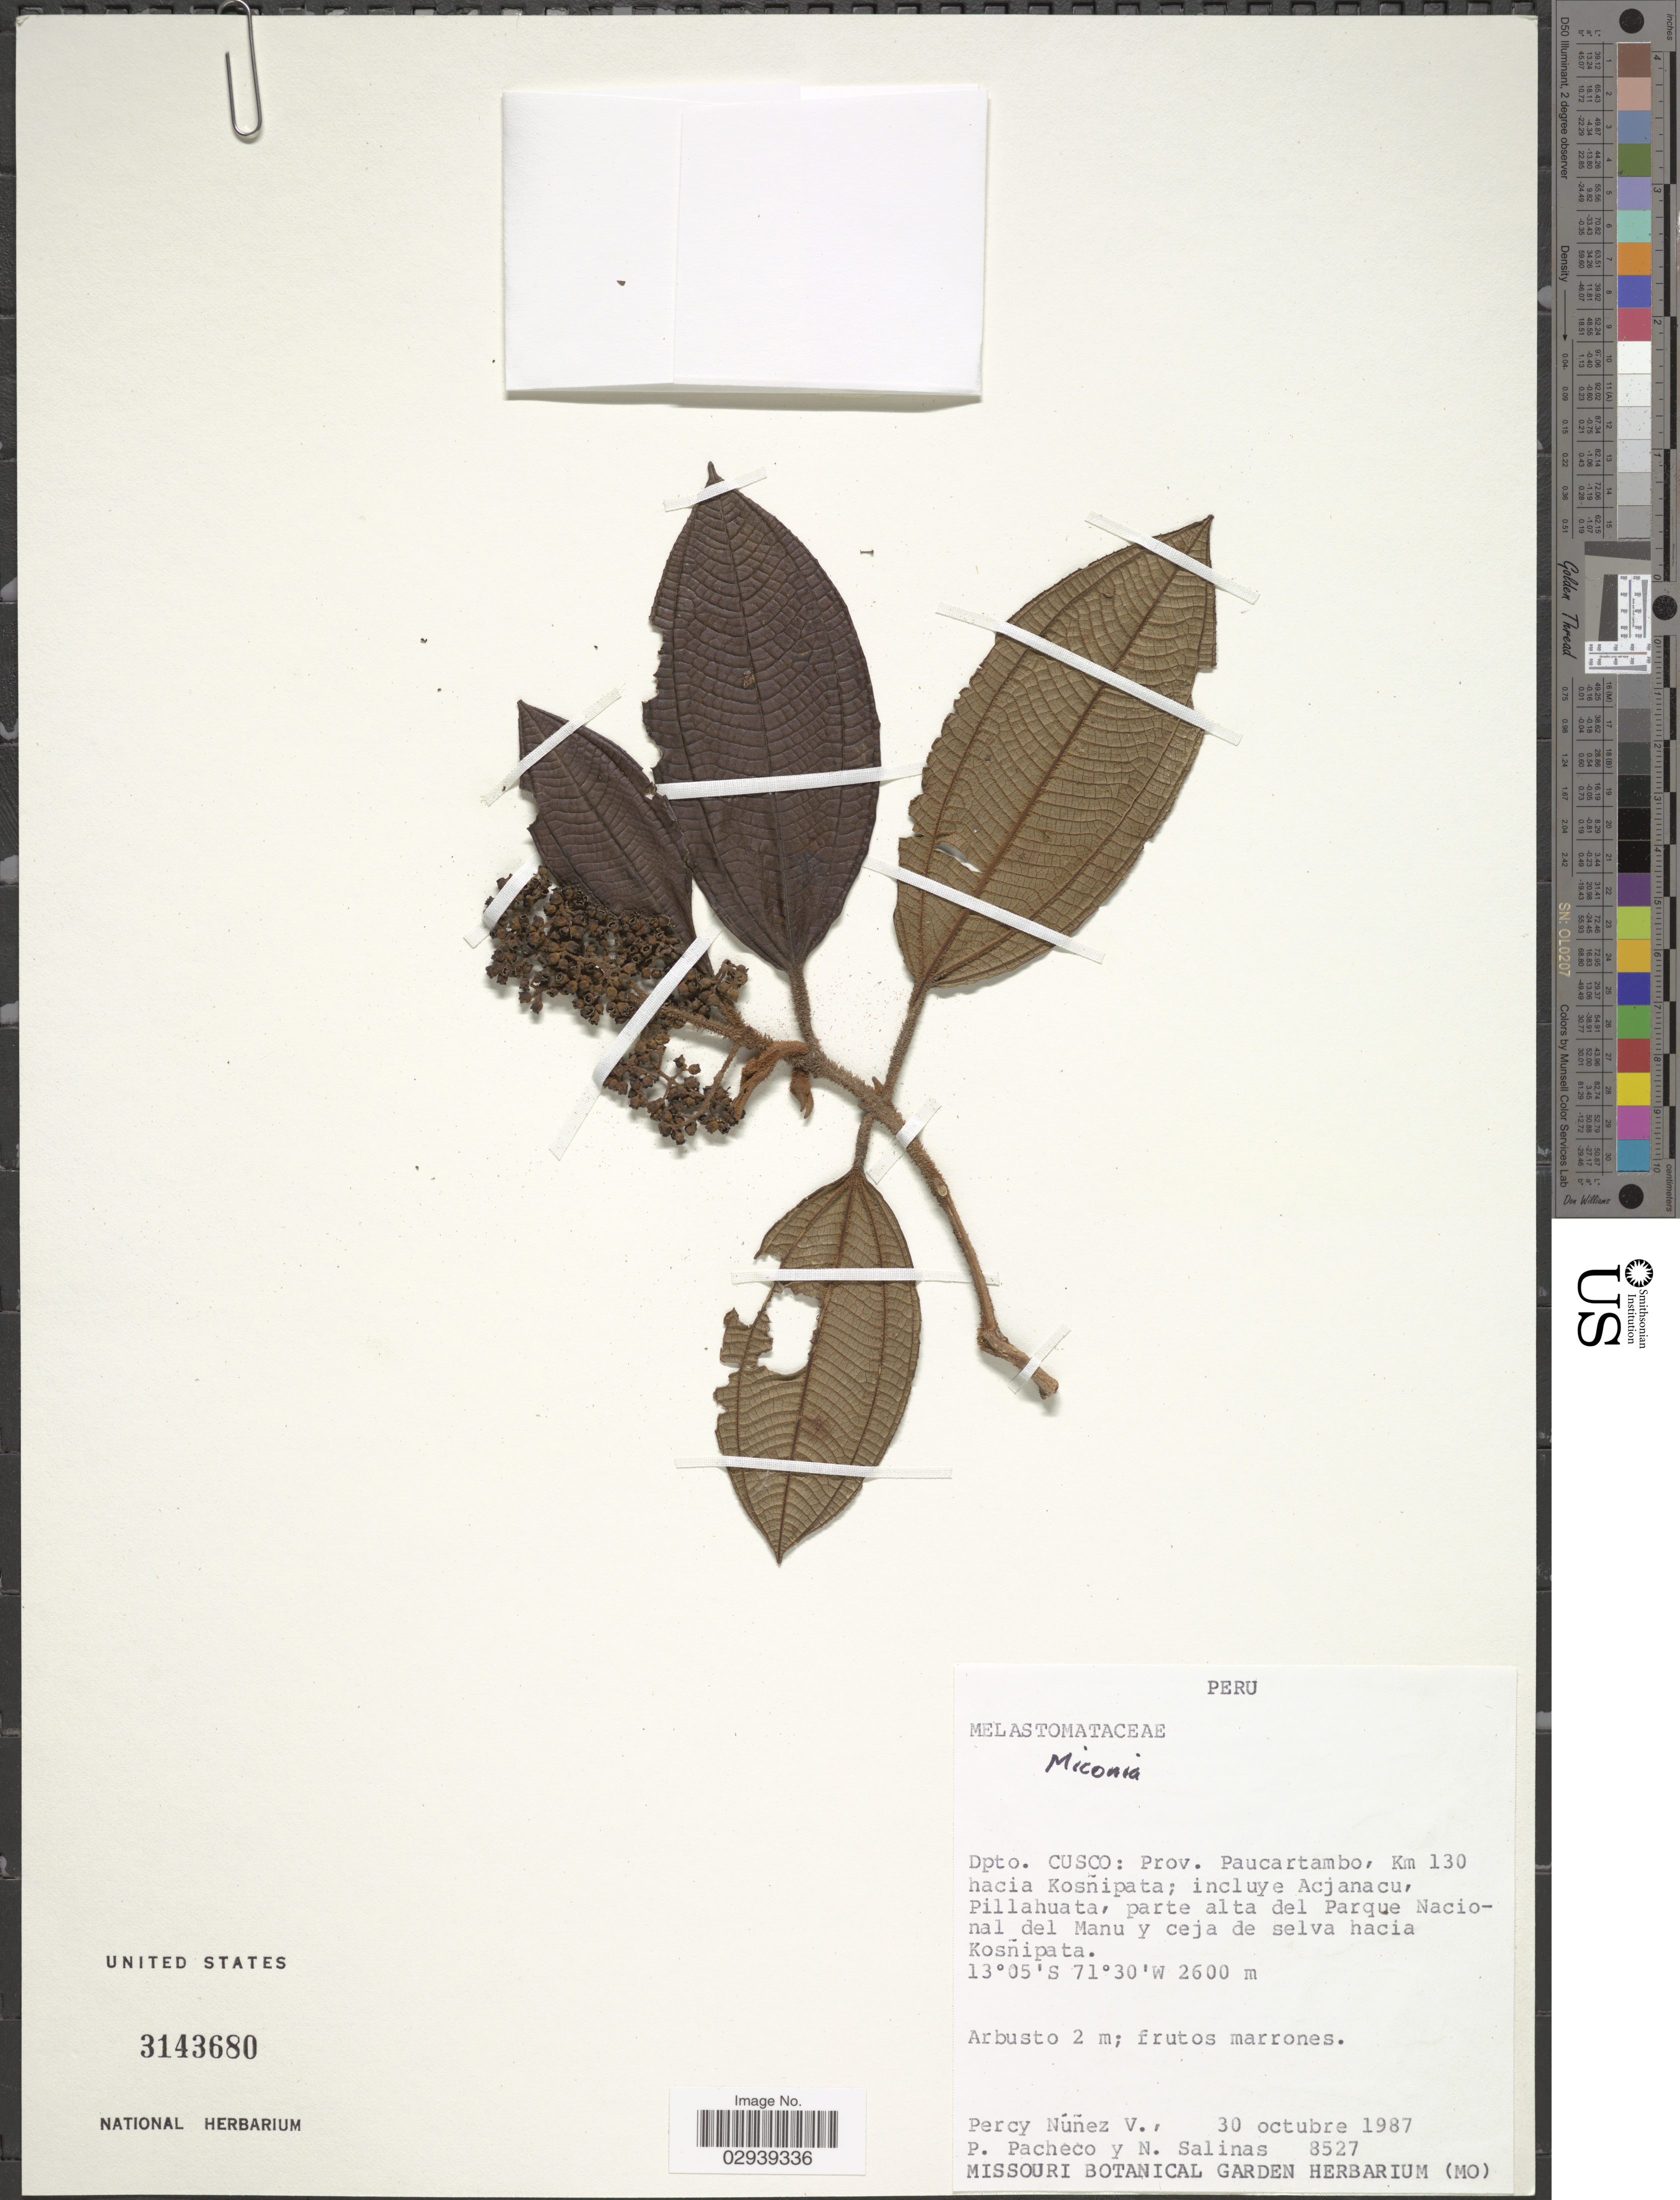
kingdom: Plantae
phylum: Tracheophyta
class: Magnoliopsida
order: Myrtales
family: Melastomataceae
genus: Miconia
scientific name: Miconia farfanii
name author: Jan.M. Burke & Michelang.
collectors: P. Nuñez V., P. Pacheco & N. Salinas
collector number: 8527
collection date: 1987-10-30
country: Peru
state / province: Cusco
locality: Dpto. Cusco: Prov. Paucartambo, Km 130 hacia Kosñipata; incluye Acjanacu, Pillahuata, parte alta del Parque Nacional del Manu y ceja de selva hacia Kosñipata.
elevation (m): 2600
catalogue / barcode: US 3143680